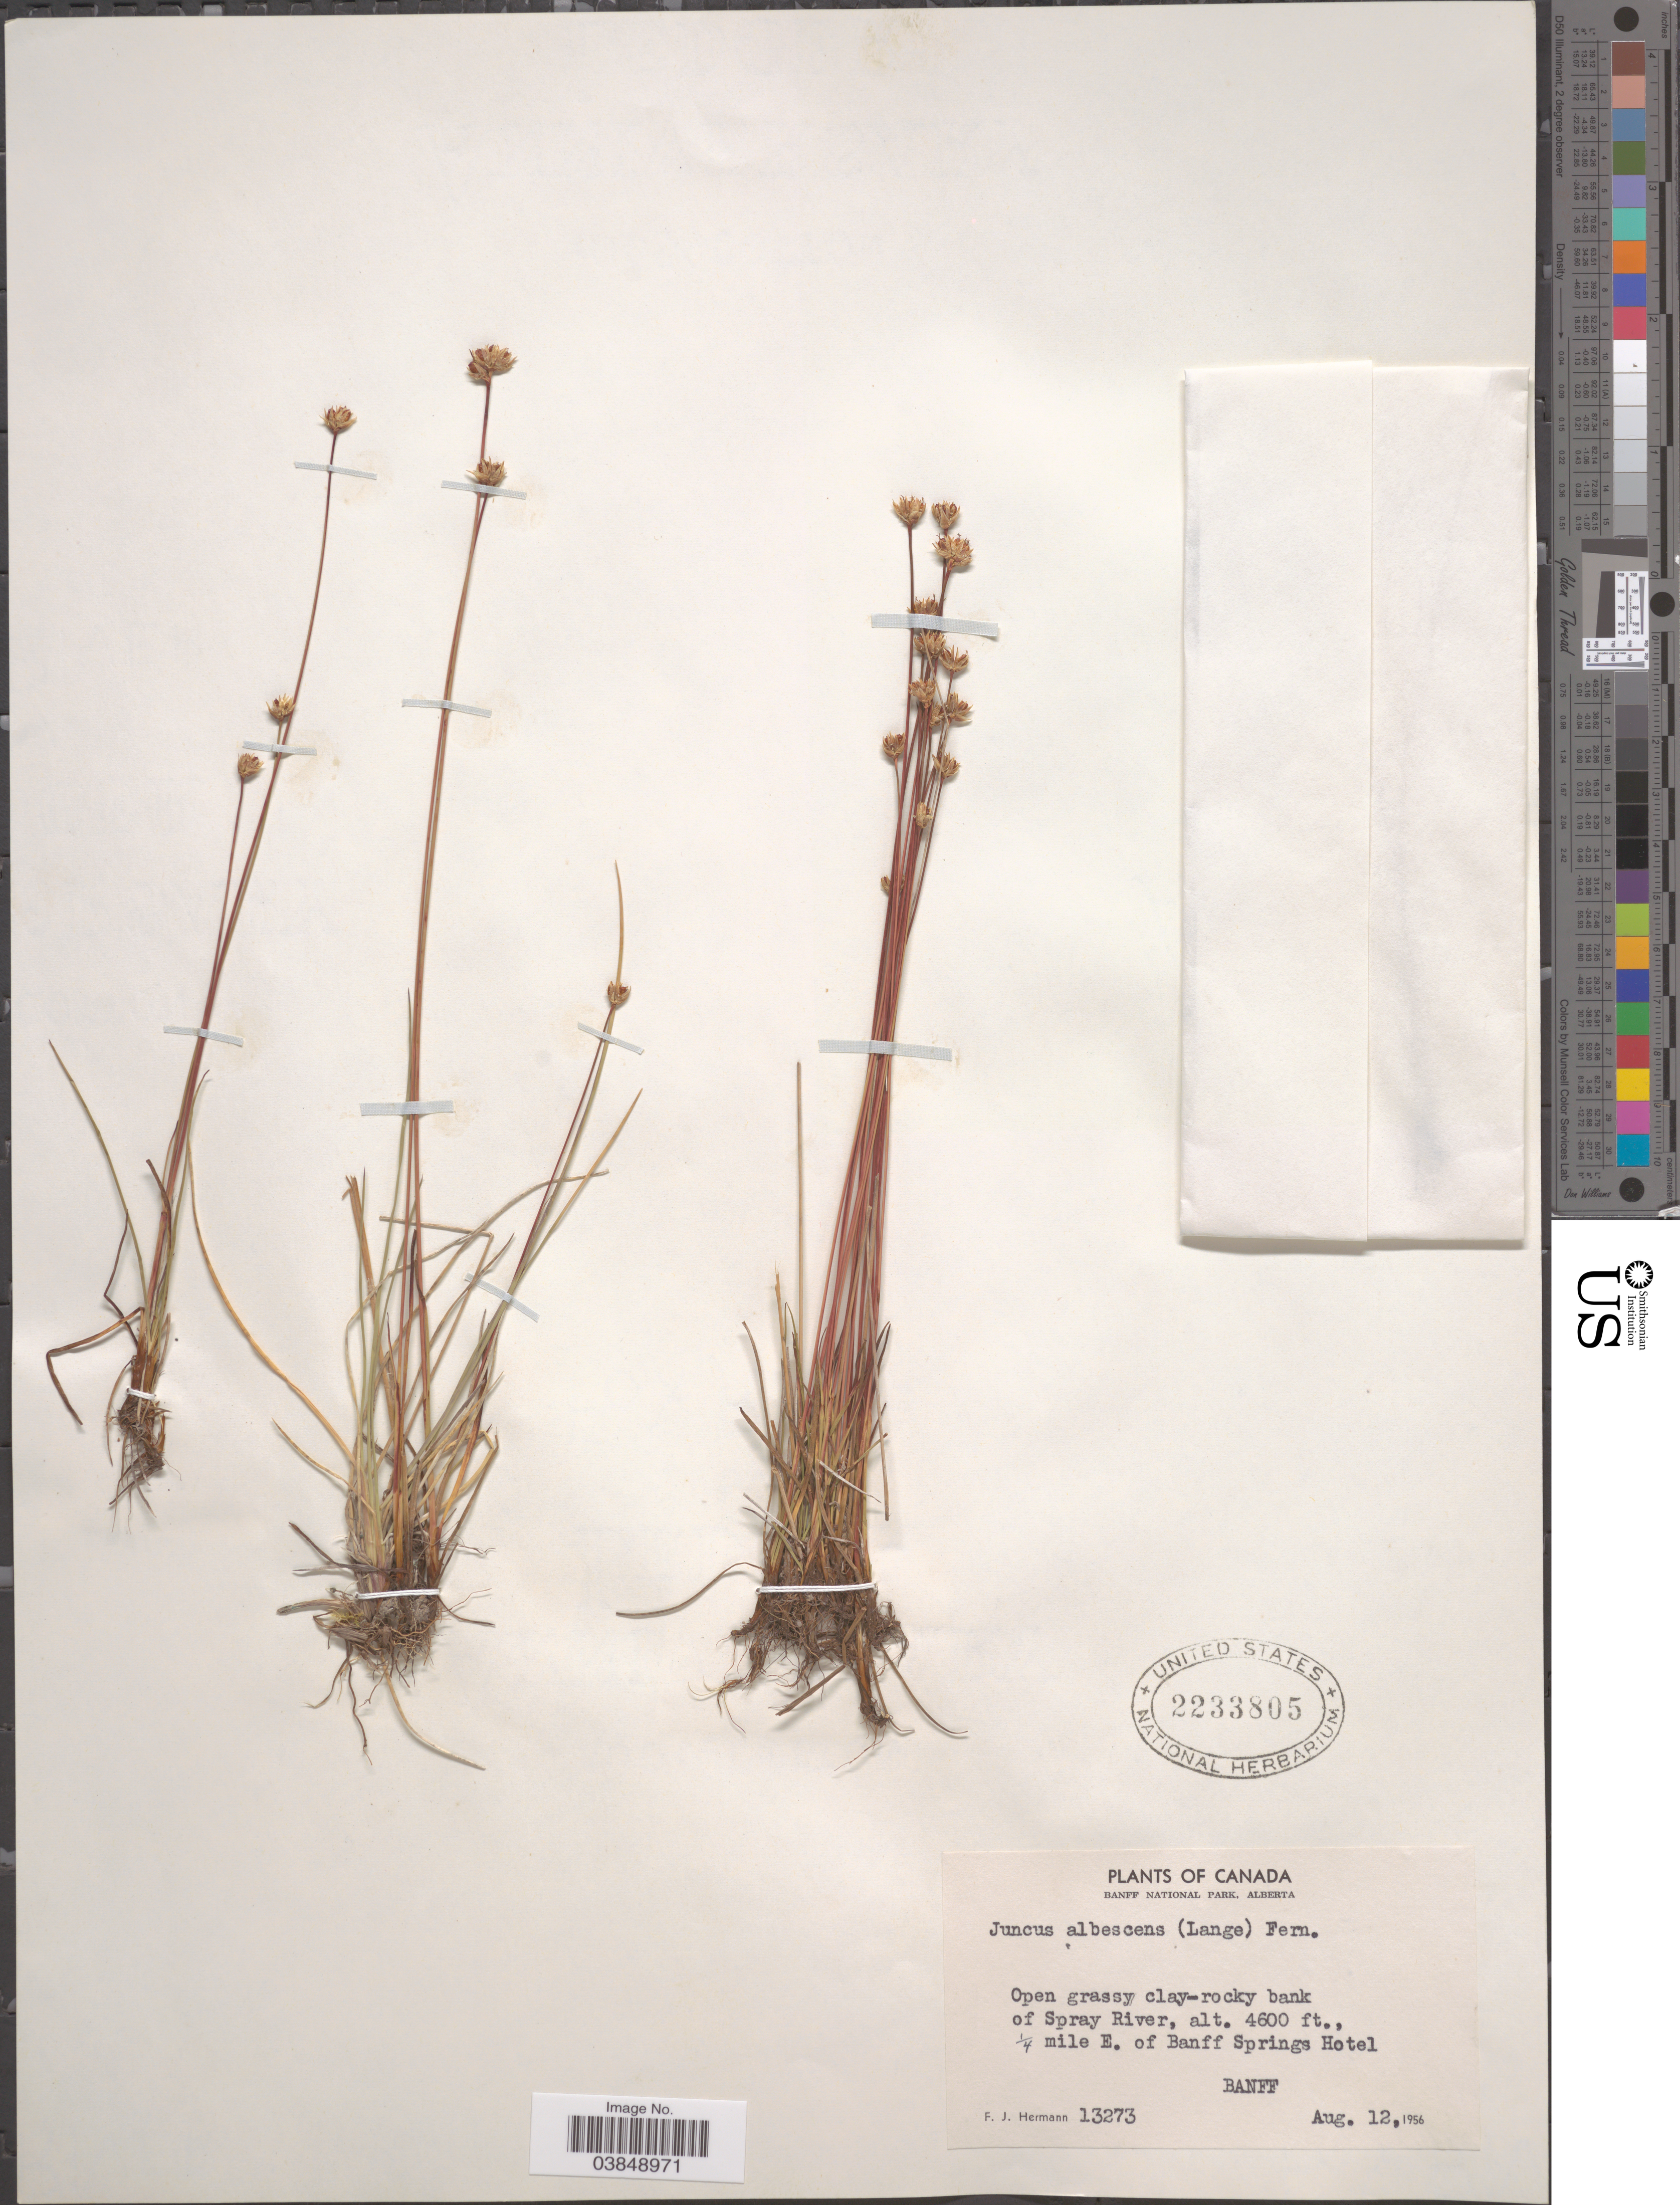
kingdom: Plantae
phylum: Tracheophyta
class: Liliopsida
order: Poales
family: Juncaceae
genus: Juncus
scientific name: Juncus albescens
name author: Fernald & Lange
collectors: F. J. Hermann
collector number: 13273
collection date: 1956-08-12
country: Canada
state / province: Alberta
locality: Banff National Park. Bank of Spray River, ¼ mile E. of Banff Springs Hotel. Banff.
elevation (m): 1402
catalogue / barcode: US 2233805